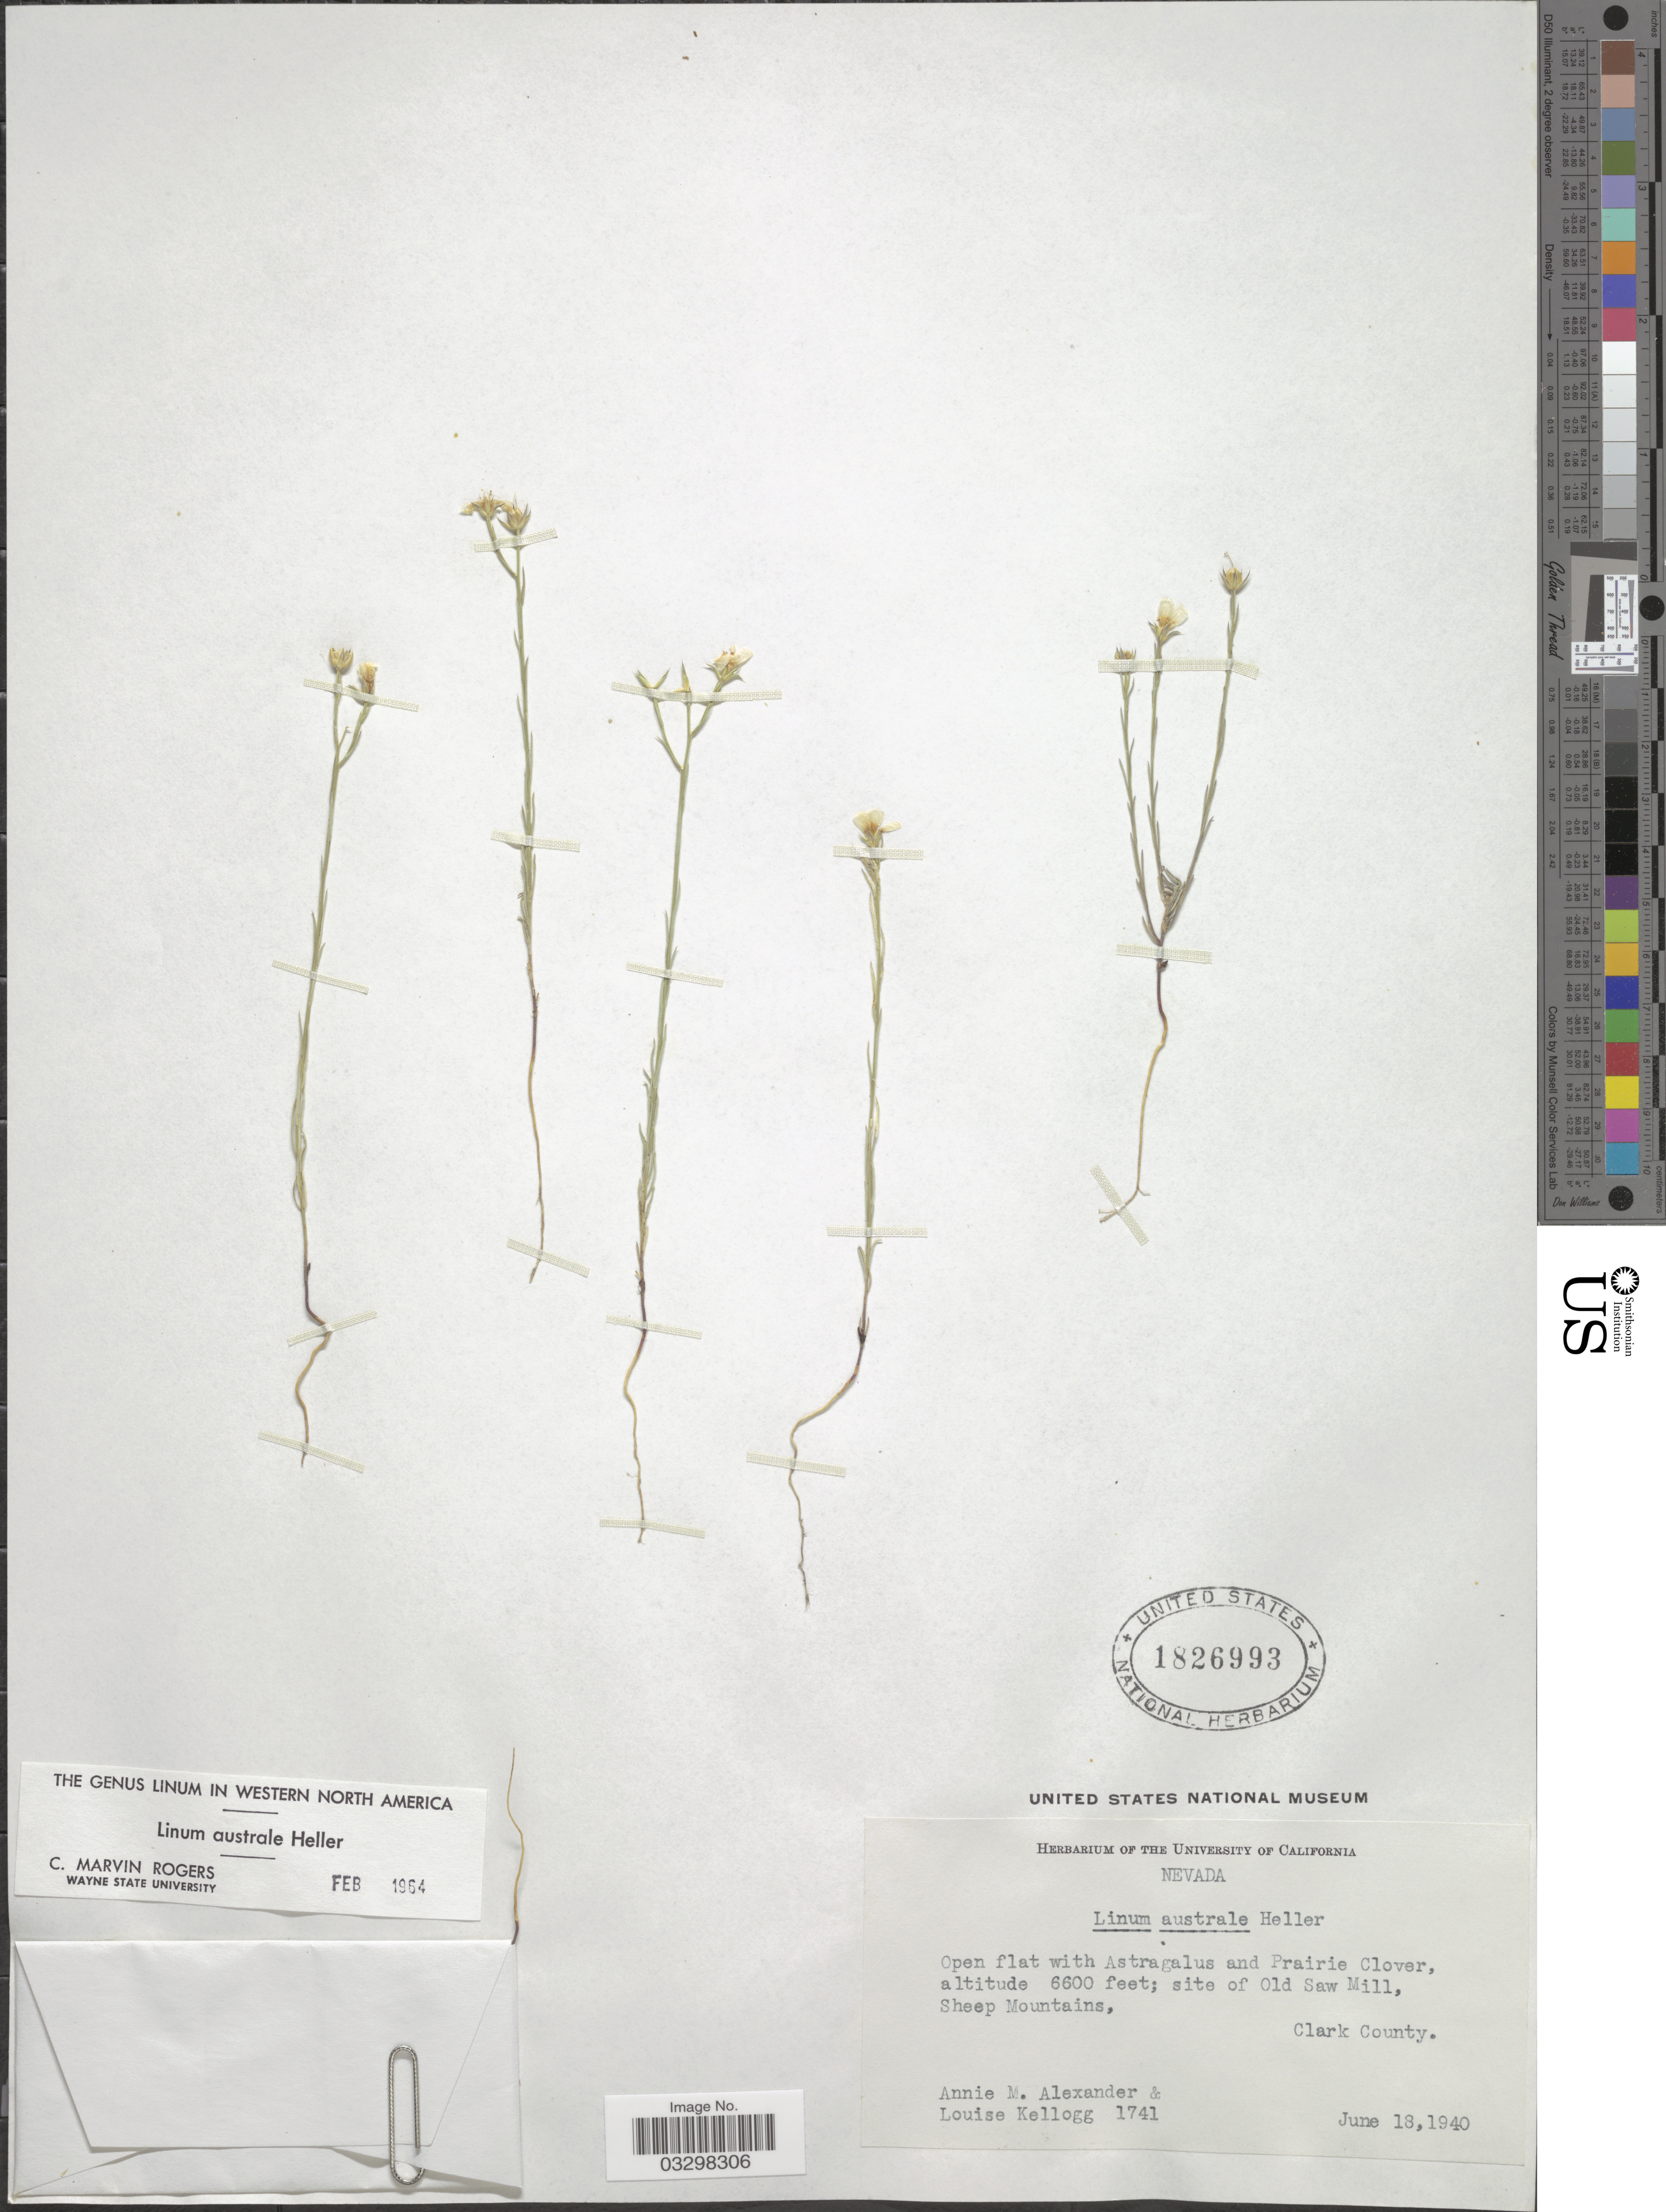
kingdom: Plantae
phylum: Tracheophyta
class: Magnoliopsida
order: Malpighiales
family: Linaceae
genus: Linum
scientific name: Linum australe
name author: A. Heller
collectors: A. M. Alexander & L. Kellogg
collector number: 1741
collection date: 1940-06-18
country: United States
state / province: Nevada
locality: Site of Old Saw Mill, Sheep Mountains, Clark County.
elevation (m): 2012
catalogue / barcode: US 1826993